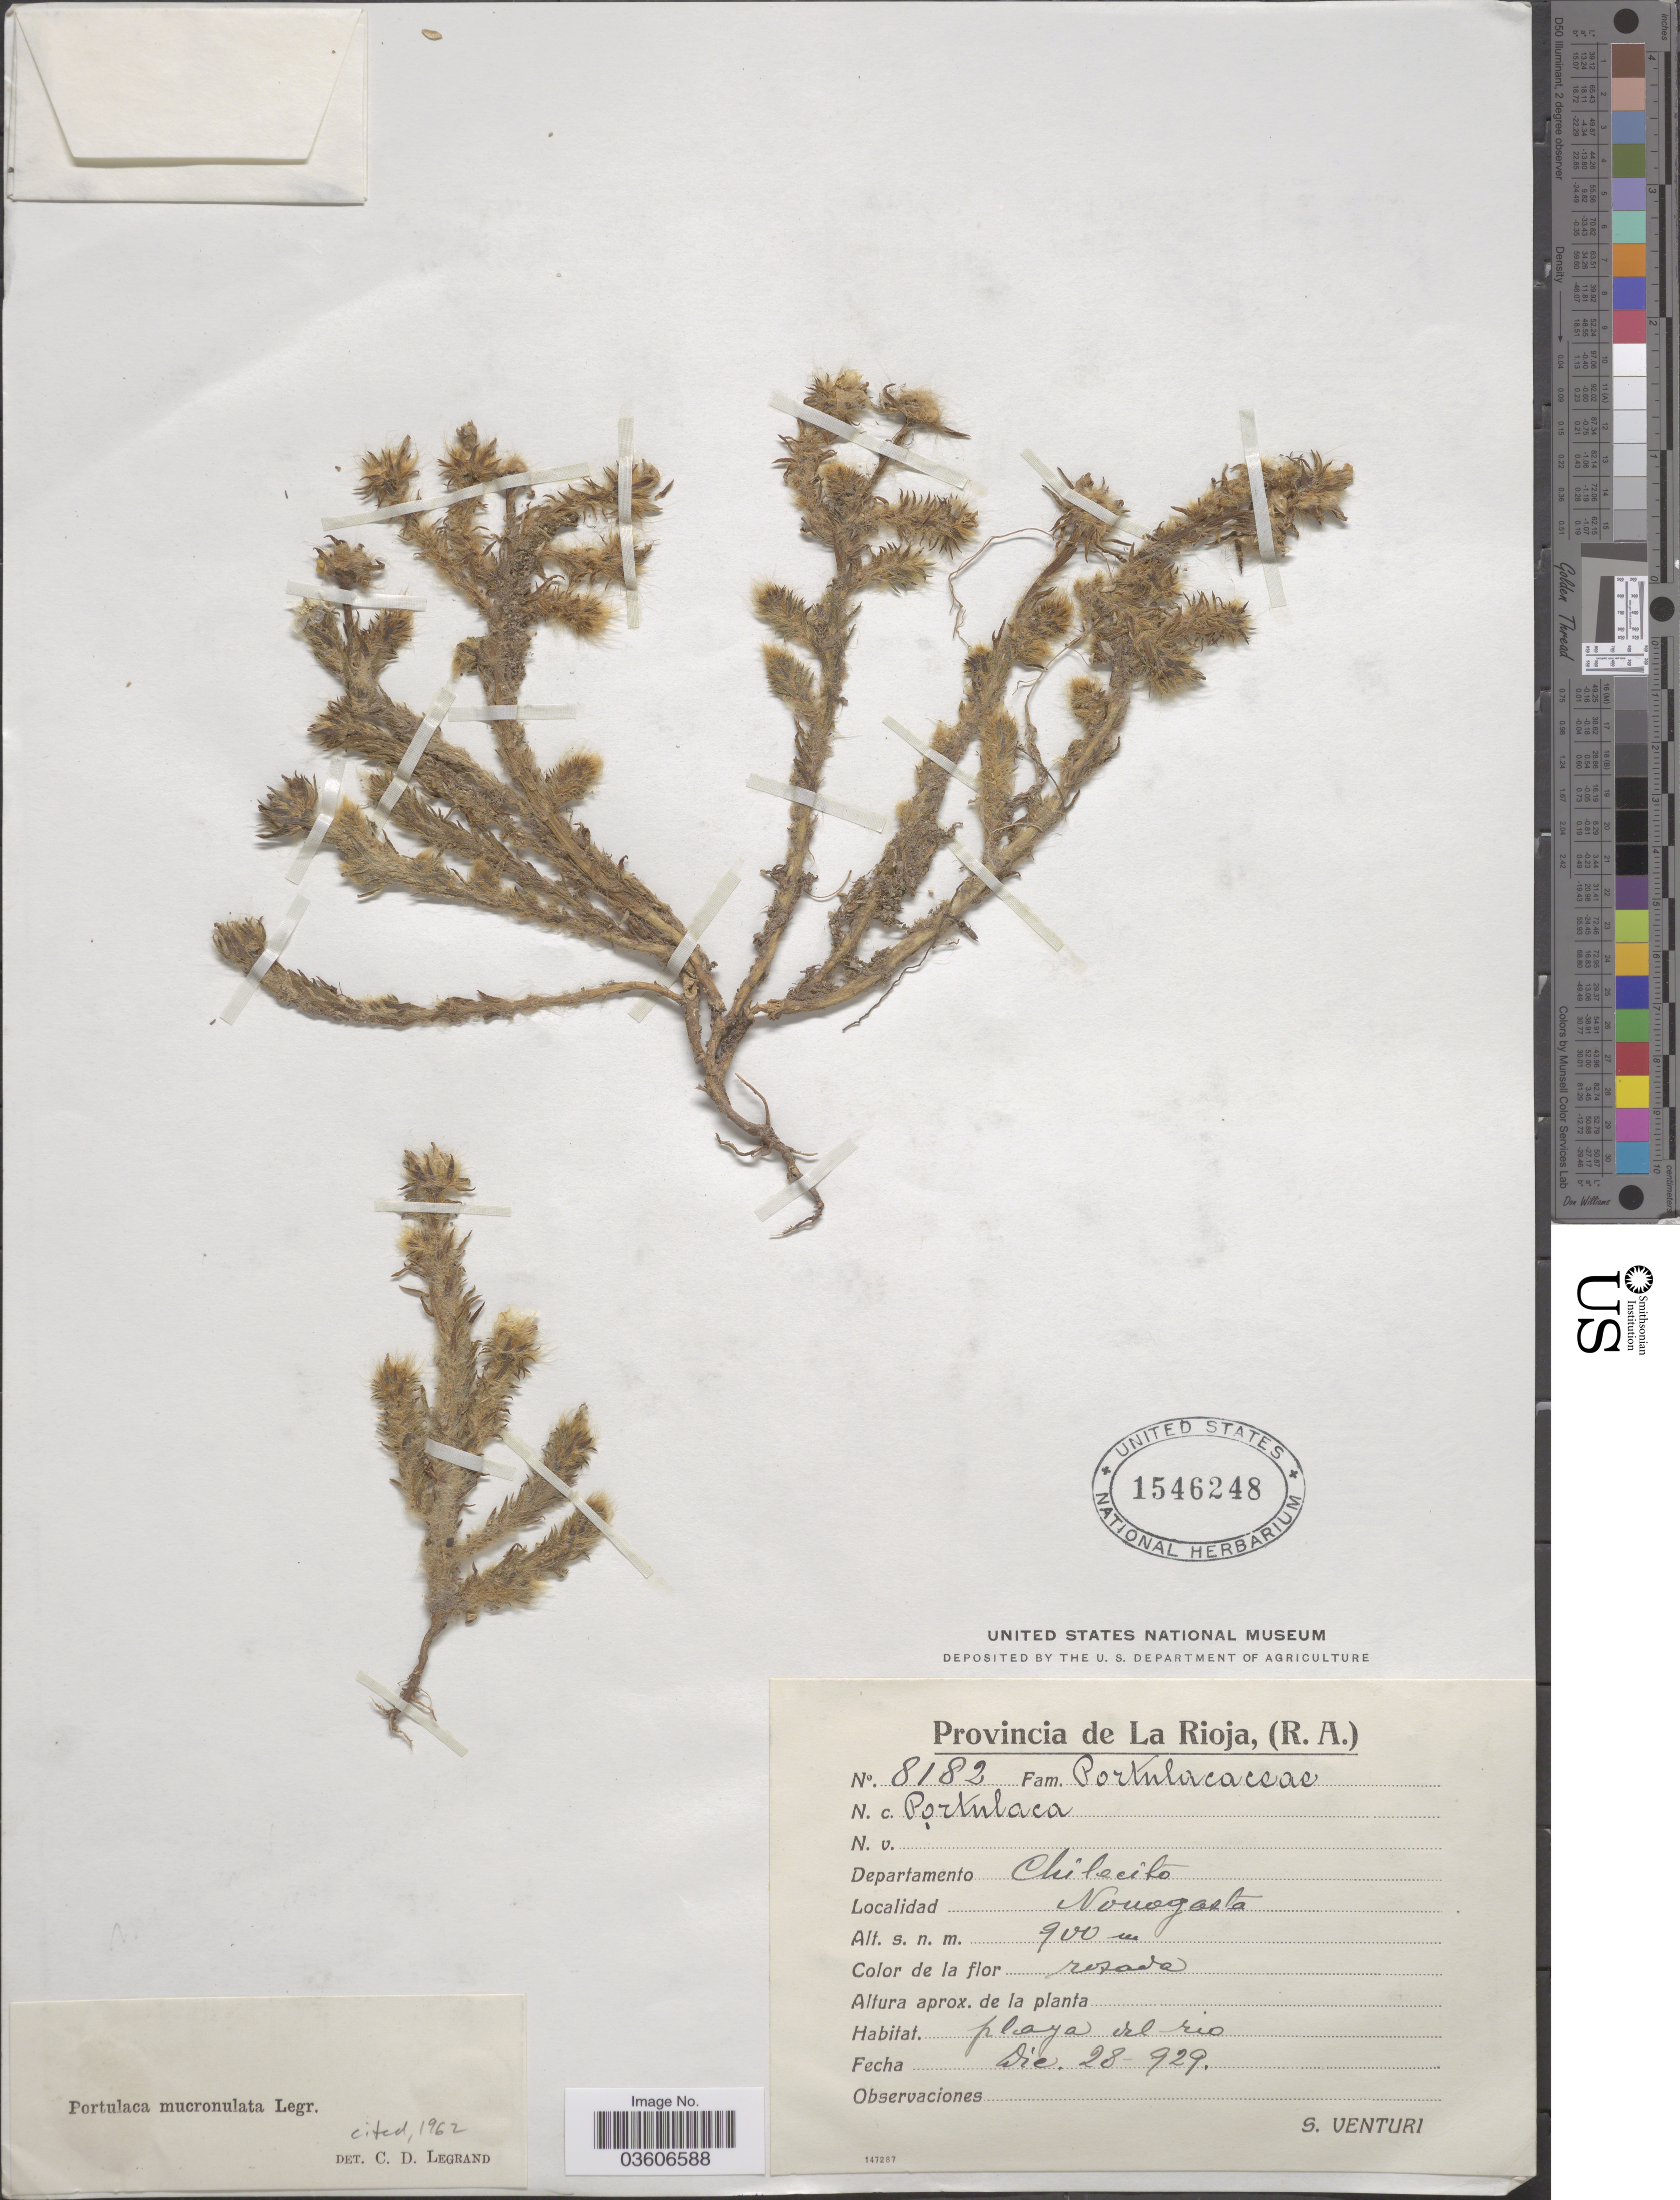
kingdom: Plantae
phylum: Tracheophyta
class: Magnoliopsida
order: Caryophyllales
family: Portulacaceae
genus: Portulaca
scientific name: Portulaca mucronulata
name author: D. Legrand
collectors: S. Venturi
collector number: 8182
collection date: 1929-12-28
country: Argentina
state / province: La Rioja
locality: Departamento Chilecito. Nonogasta.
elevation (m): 900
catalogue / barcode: US 1546248